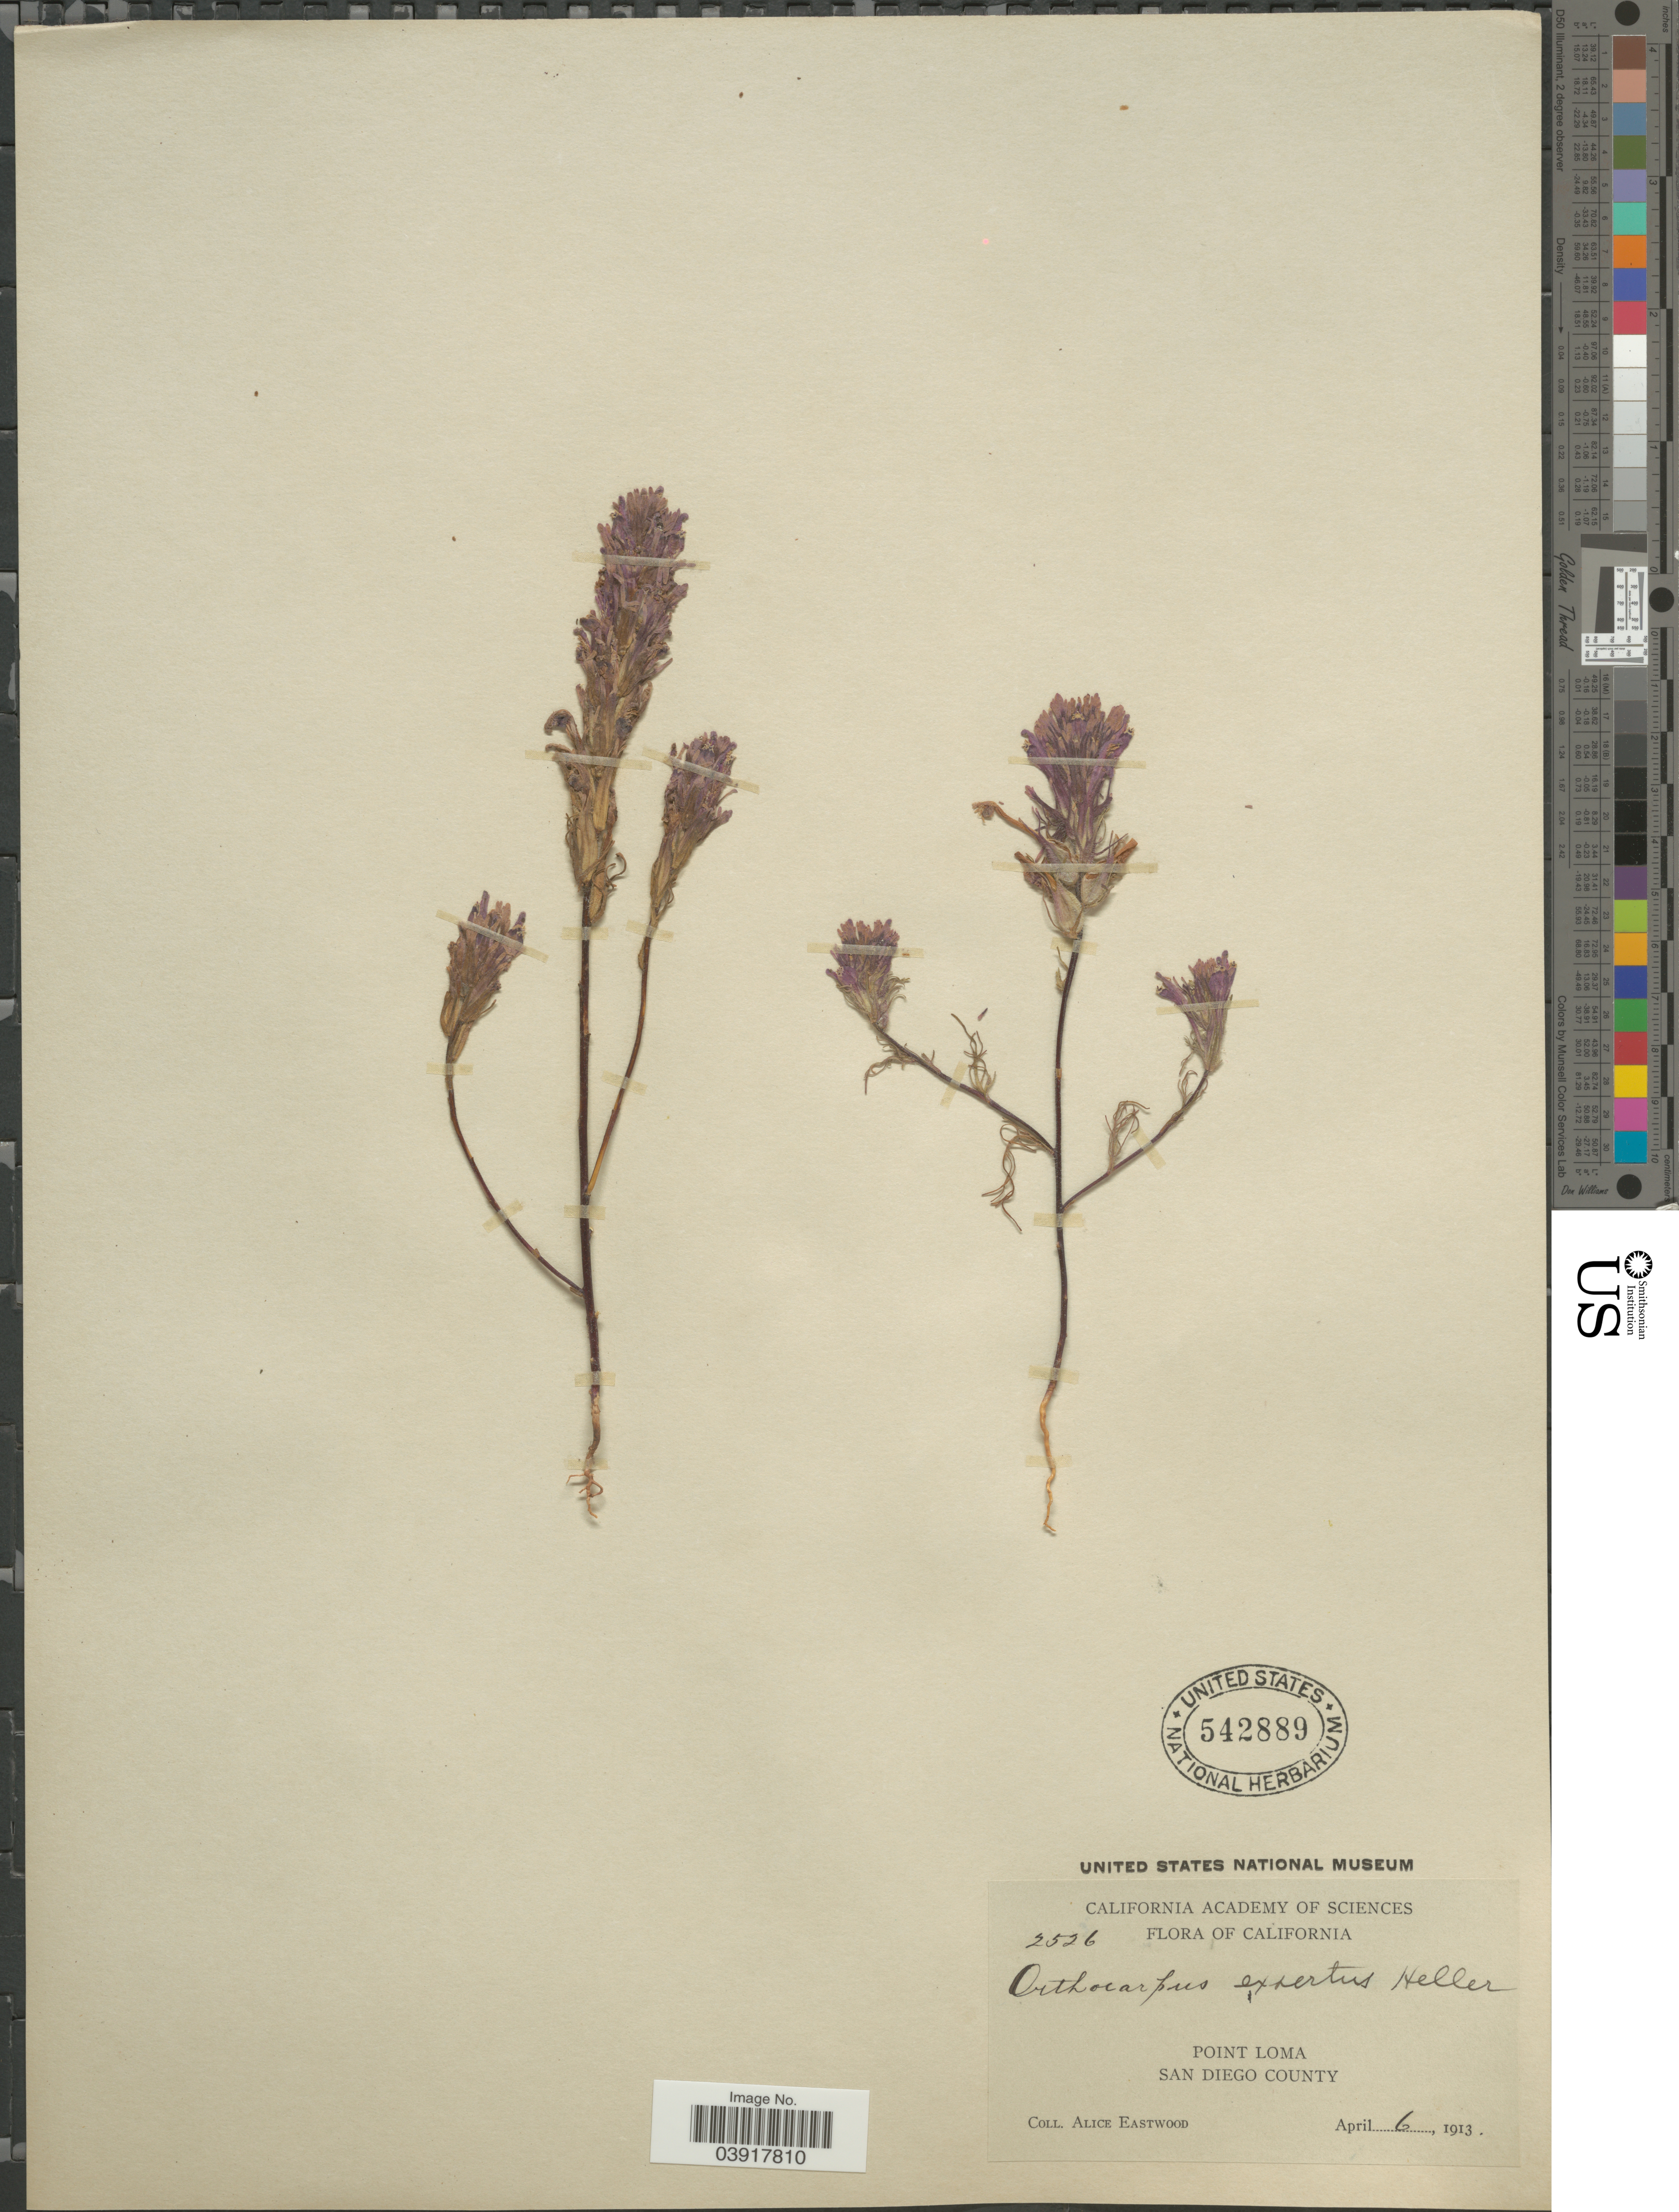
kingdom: Plantae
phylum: Tracheophyta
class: Magnoliopsida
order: Lamiales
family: Orobanchaceae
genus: Orthocarpus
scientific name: Orthocarpus exsertus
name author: A. Heller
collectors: A. Eastwood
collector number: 2526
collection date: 1913-04-06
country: United States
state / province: California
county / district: San Diego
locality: Point Loma. San Diego County.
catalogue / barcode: US 542889